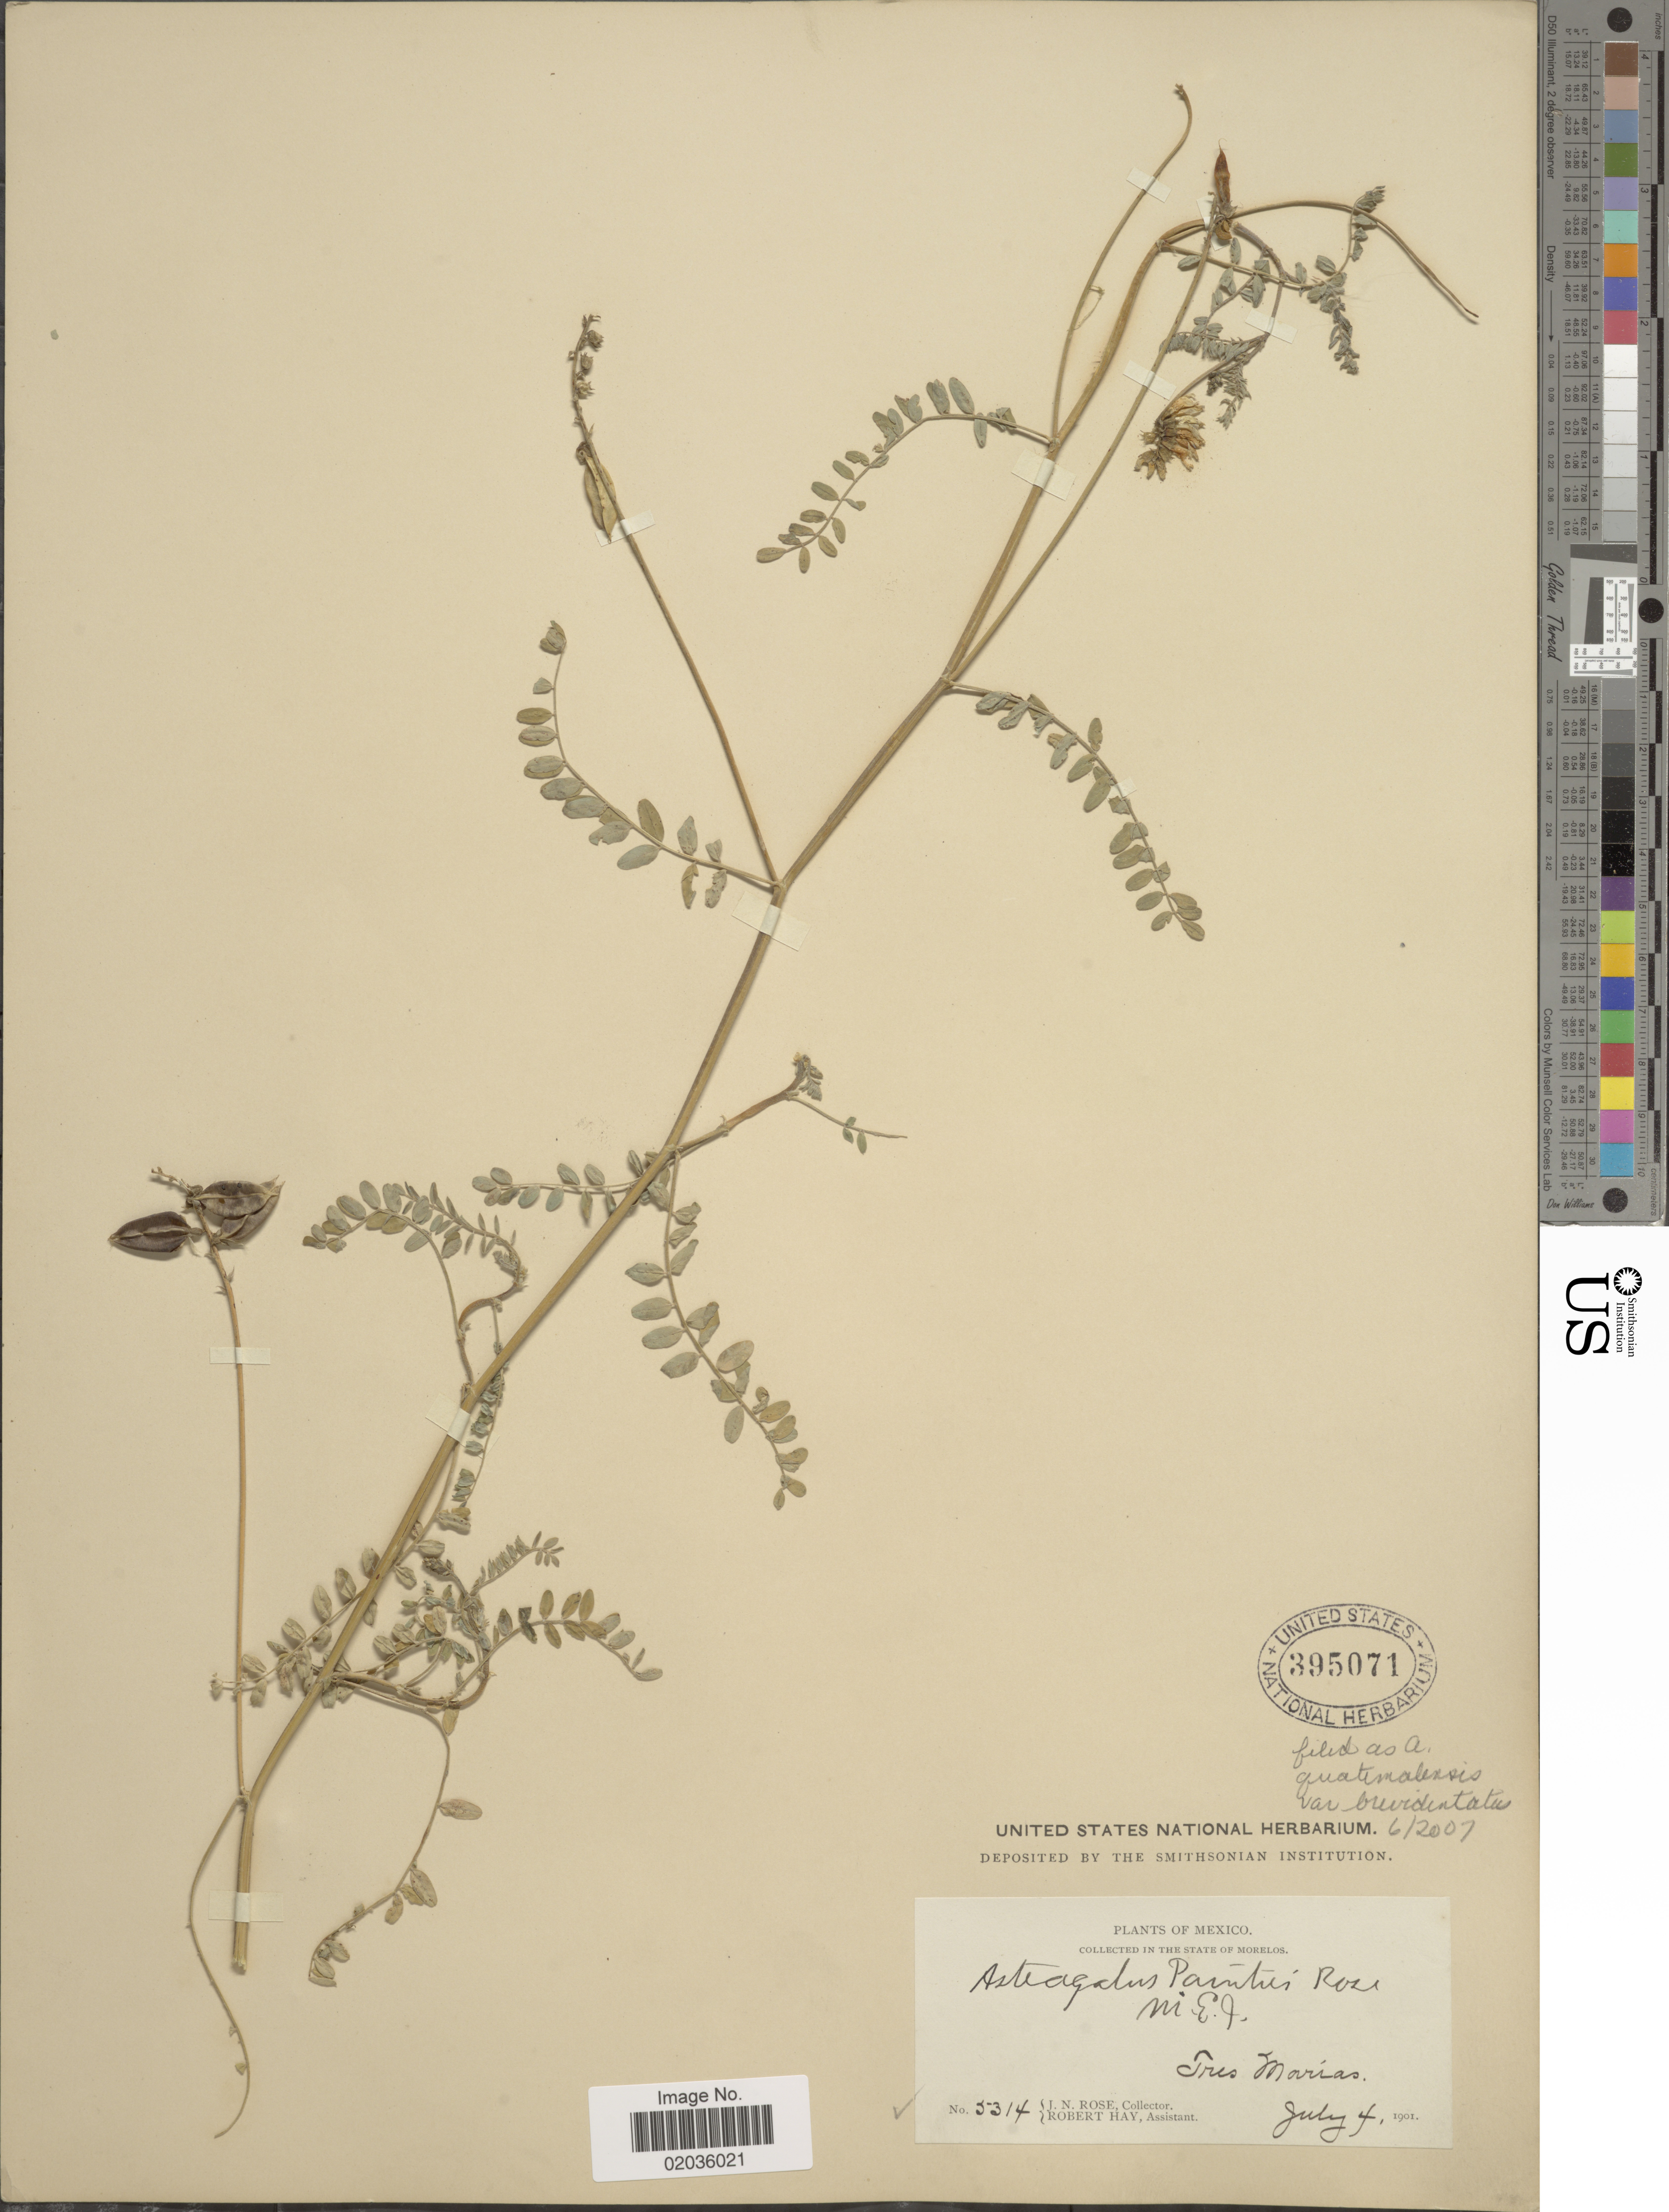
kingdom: Plantae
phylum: Tracheophyta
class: Magnoliopsida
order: Fabales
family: Fabaceae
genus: Astragalus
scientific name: Astragalus guatemalensis var. brevidentatus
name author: (Hemsl.) Barneby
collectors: J. N. Rose & R. H. Hay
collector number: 5314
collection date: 1901-07-04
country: Mexico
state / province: Morelos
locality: Mexico. State of Morelos. Tres Marias.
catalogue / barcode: US 395071